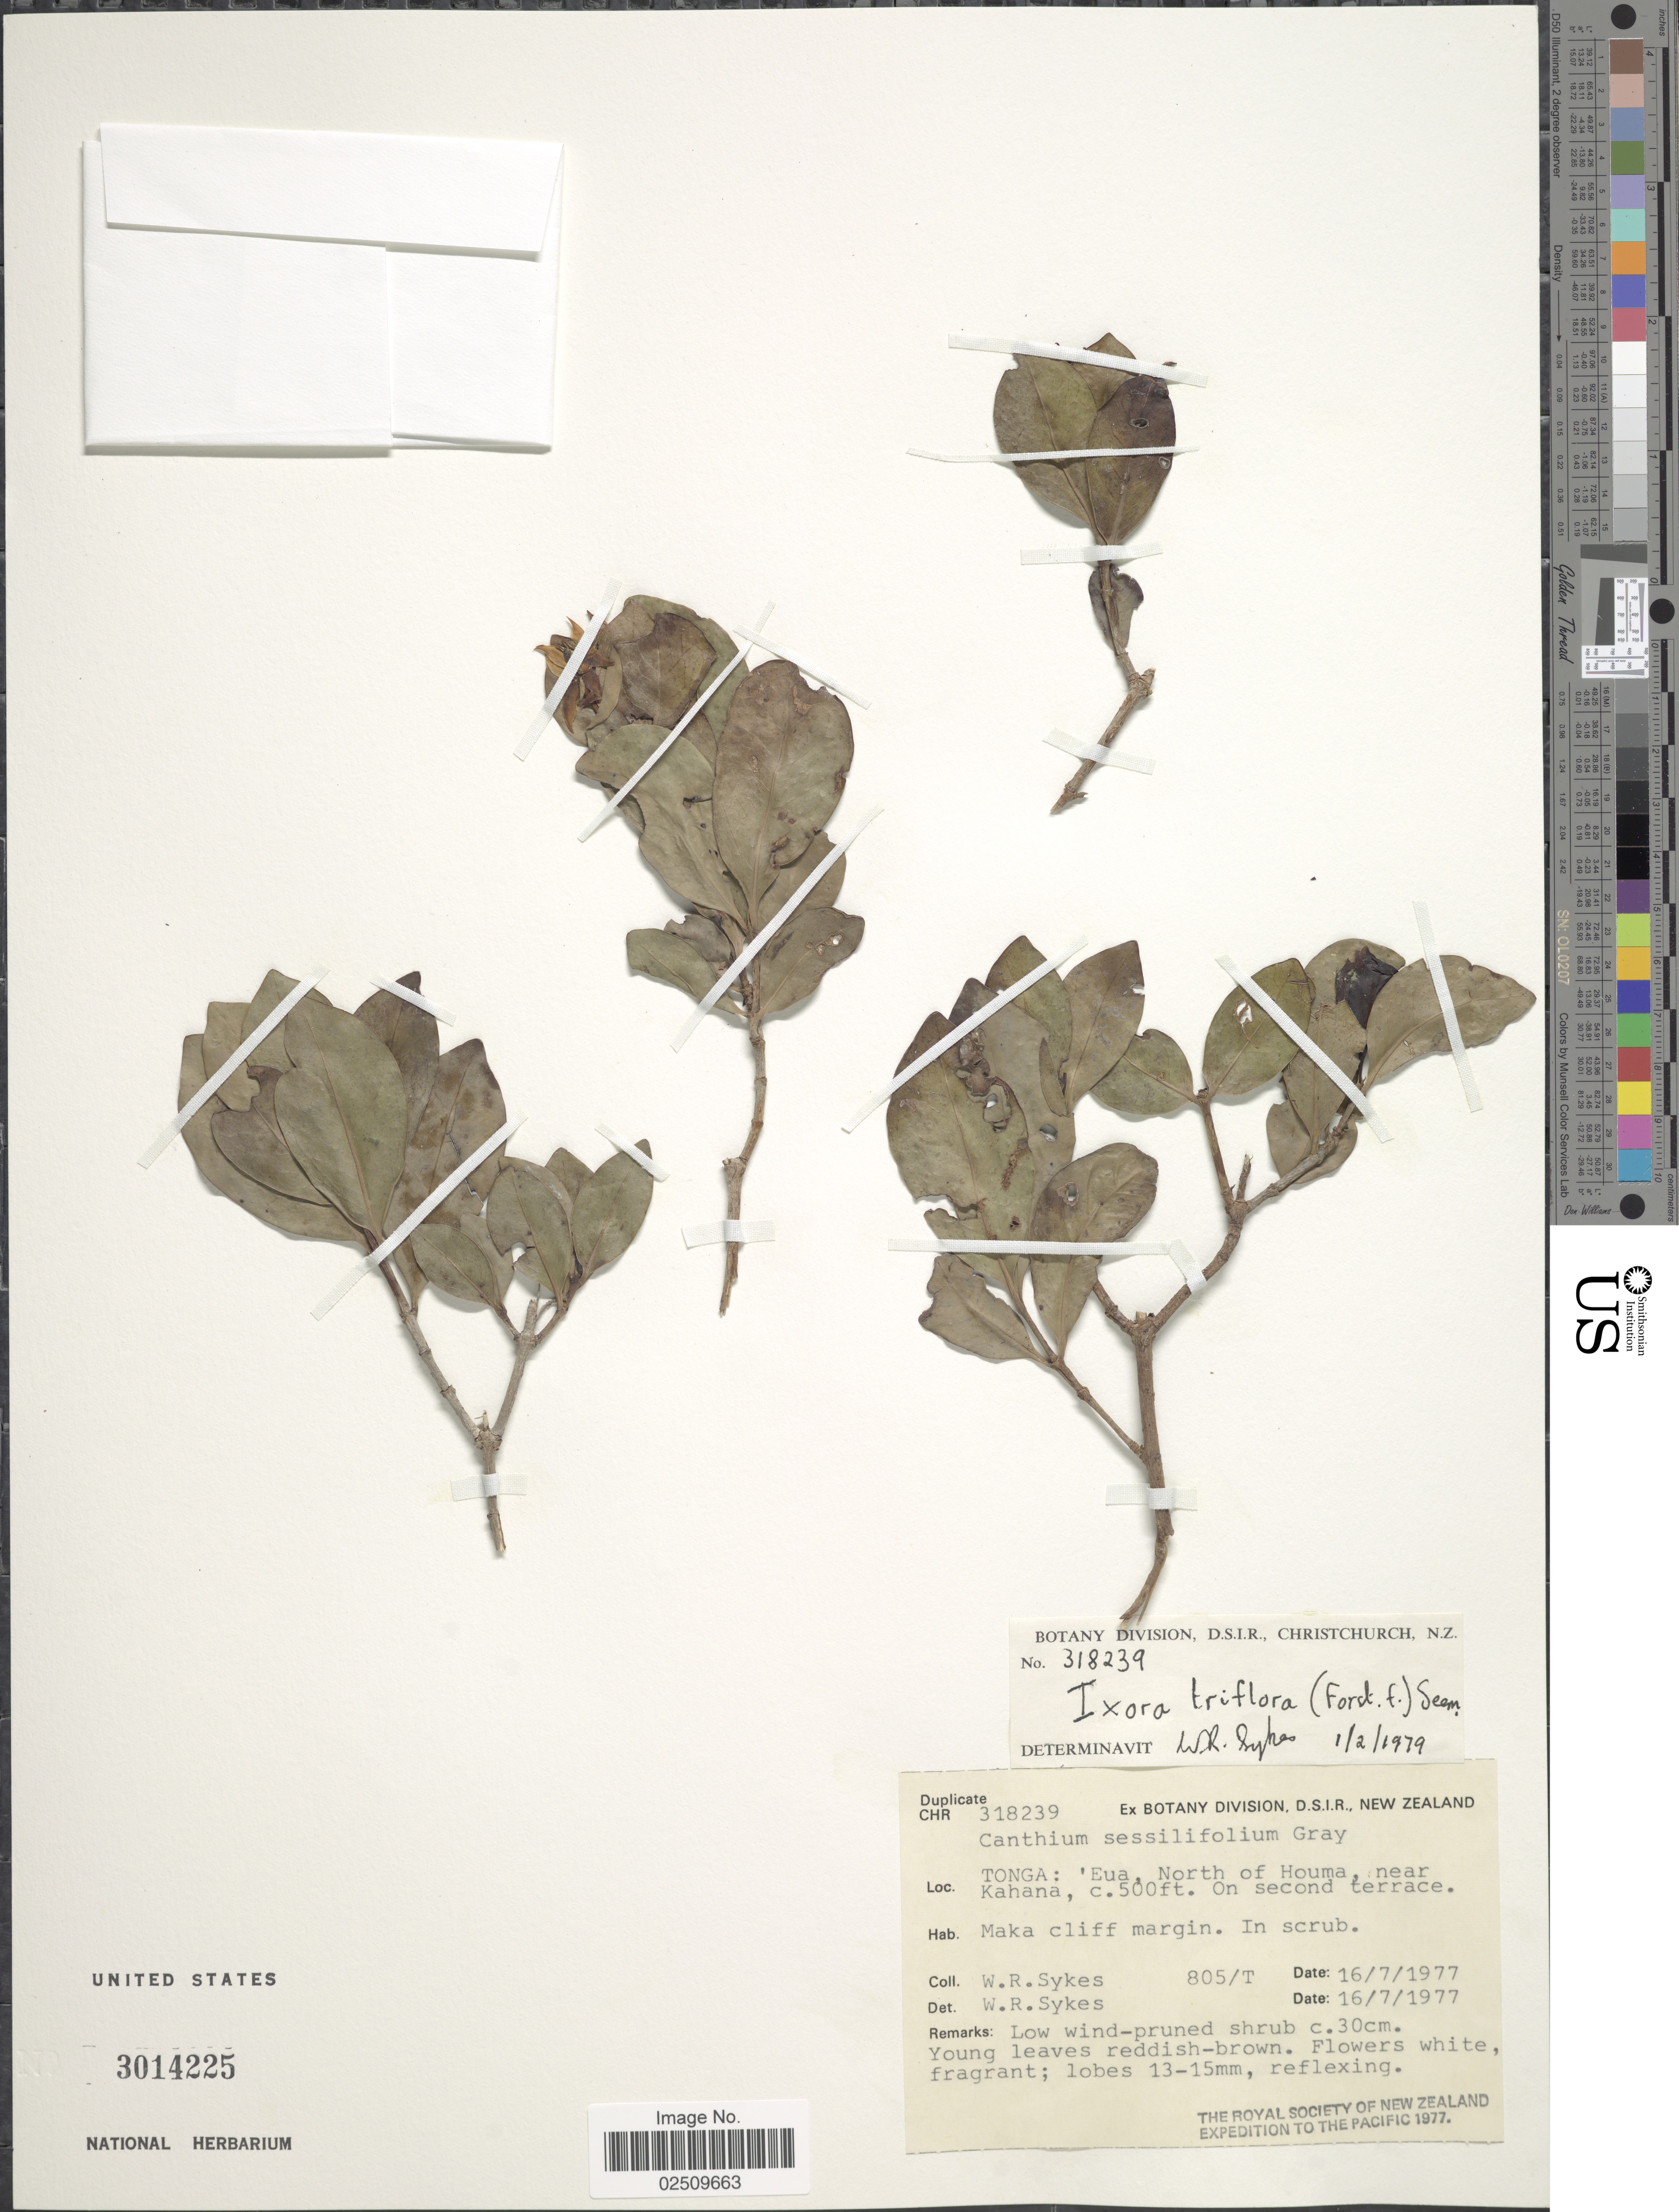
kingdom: Plantae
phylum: Tracheophyta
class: Magnoliopsida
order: Gentianales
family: Rubiaceae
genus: Ixora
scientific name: Ixora triflora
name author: (G. Forst.) Seem.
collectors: W. R. Sykes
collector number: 805/T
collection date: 1977-07-16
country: Tonga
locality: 'Eua, North of Houma, near Kahana. On second terrace, Maka cliff margin. In scrub.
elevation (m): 152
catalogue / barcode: US 3014225